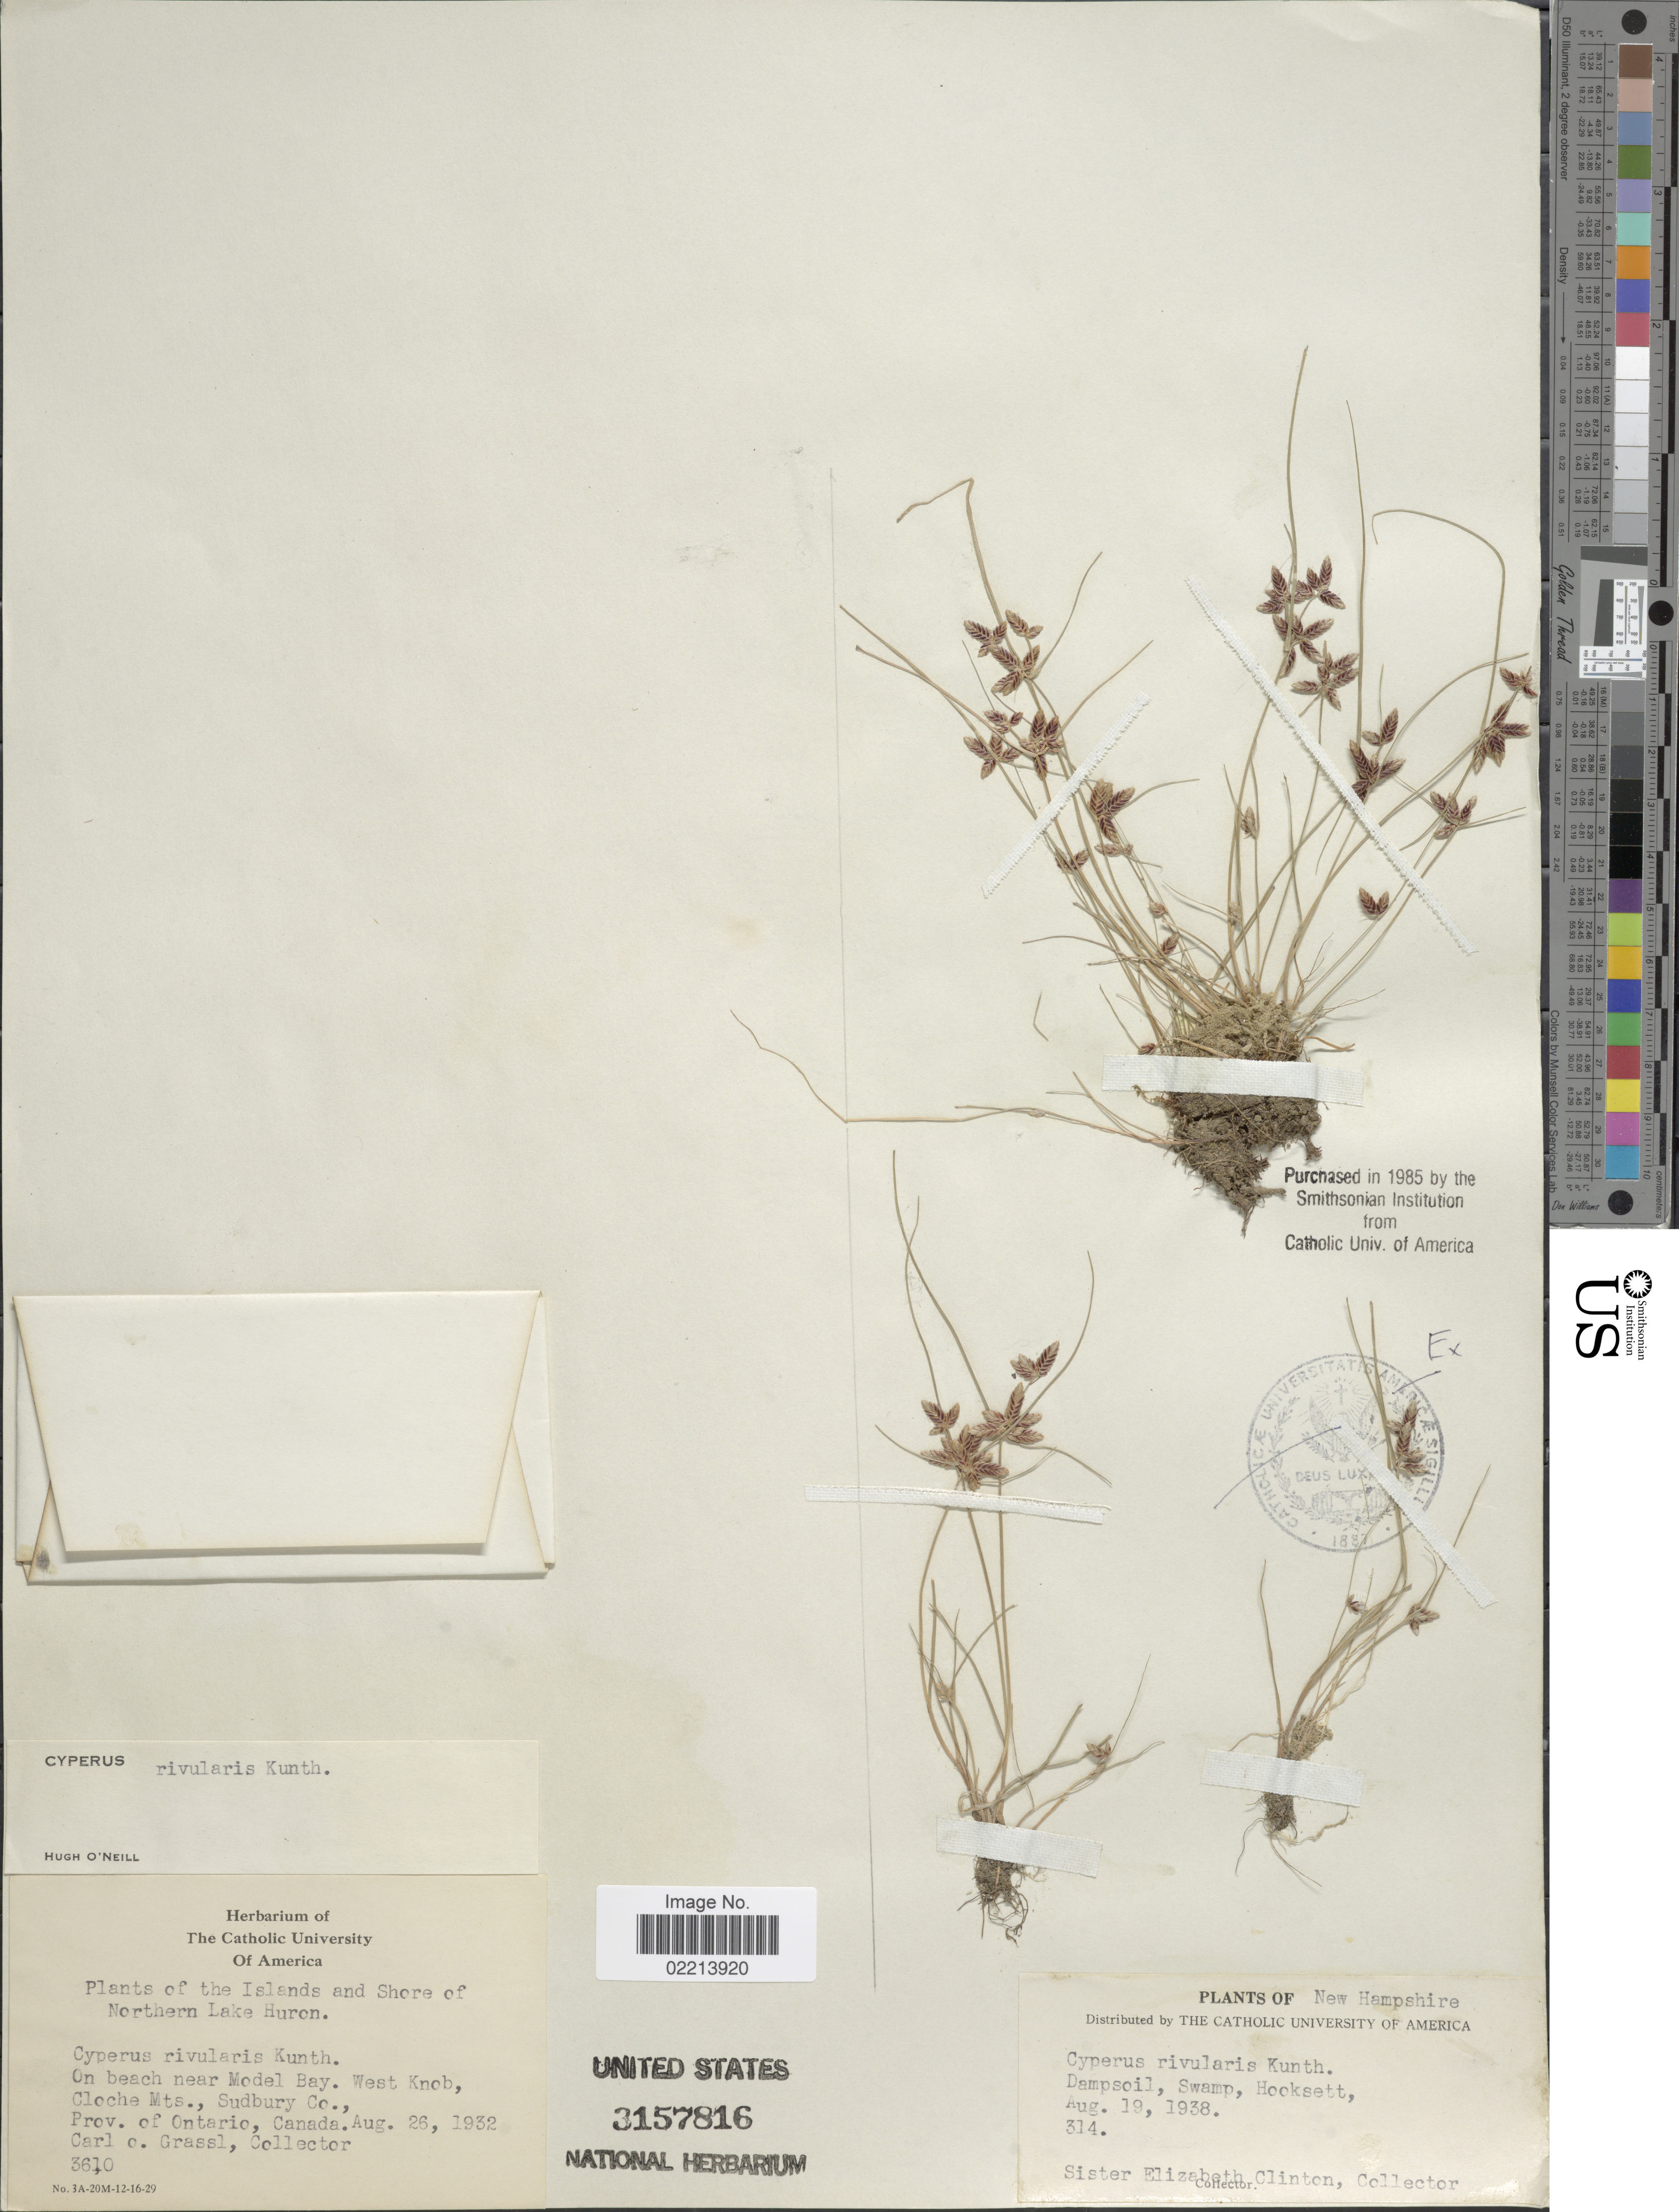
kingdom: Plantae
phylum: Tracheophyta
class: Liliopsida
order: Poales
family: Cyperaceae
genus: Cyperus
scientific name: Cyperus bipartitus Torr.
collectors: C. Grassl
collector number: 3610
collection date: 1932-08-26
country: Canada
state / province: Ontario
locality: On beach near Model Bay. West Knob, Cloche Mts., Sudbury Co., Prov. of Ontario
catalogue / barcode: US 3157816-2